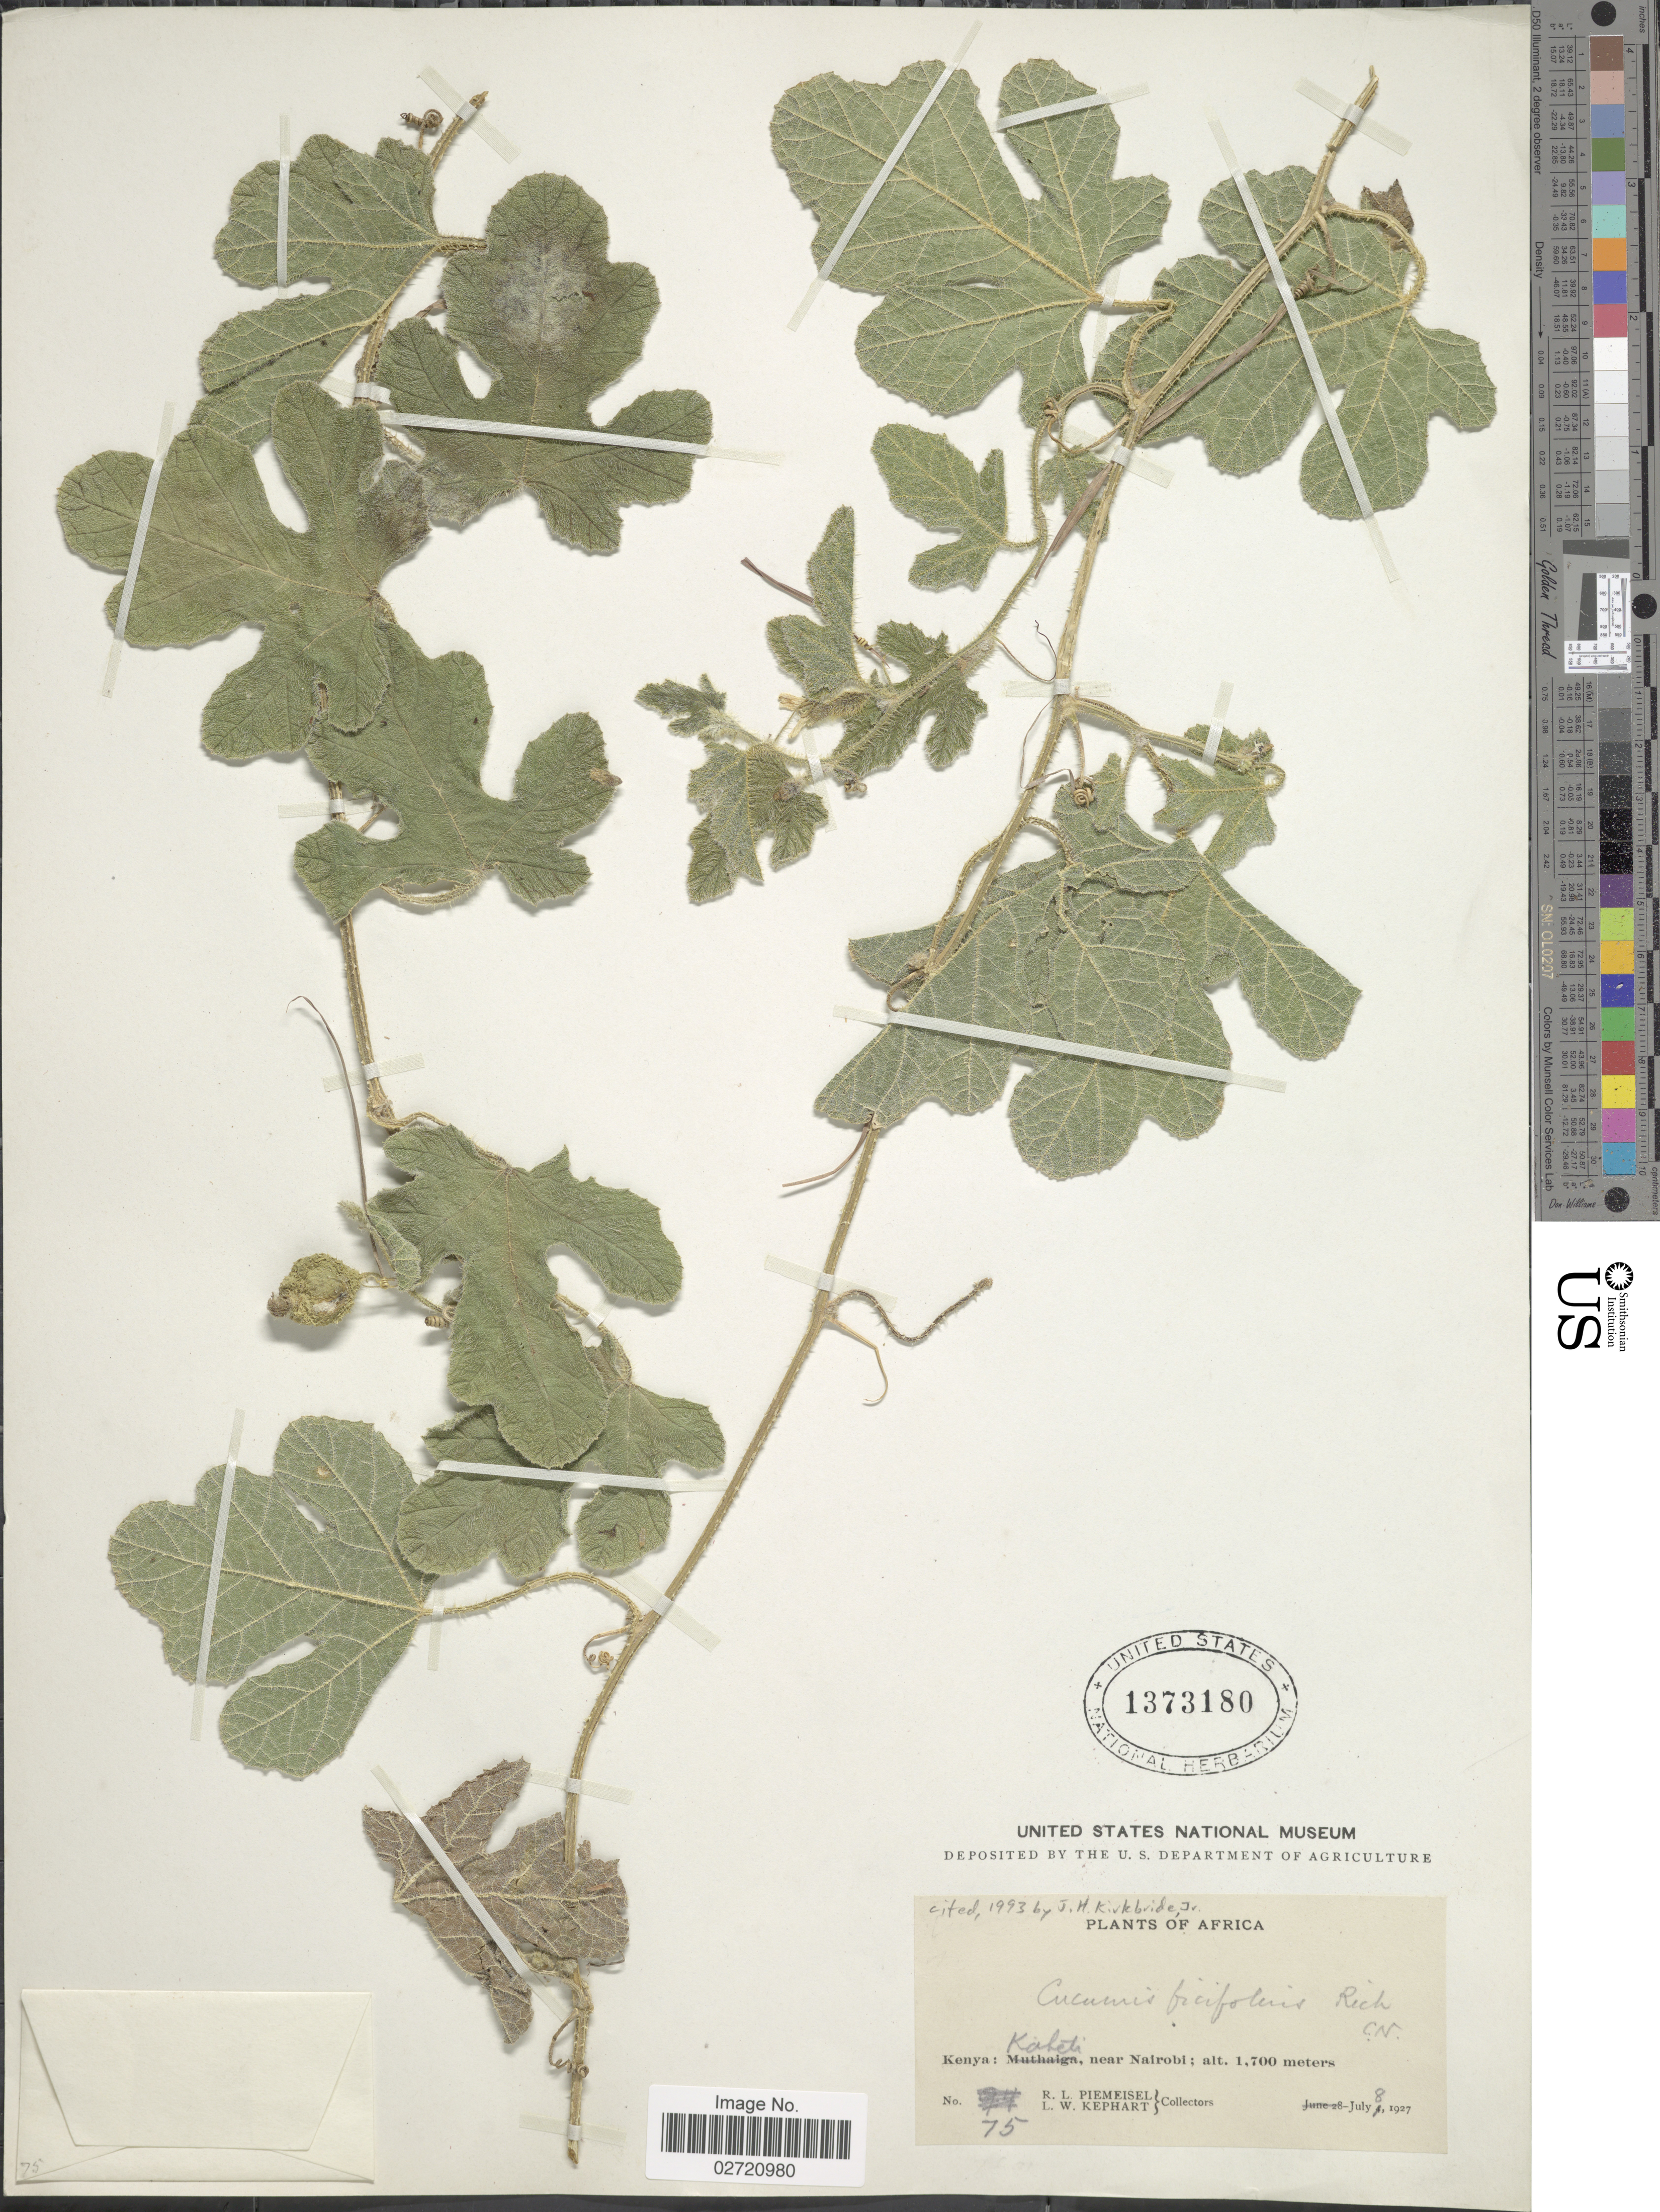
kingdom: Plantae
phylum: Tracheophyta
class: Magnoliopsida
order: Cucurbitales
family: Cucurbitaceae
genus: Cucumis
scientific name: Cucumis ficifolius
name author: A. Rich.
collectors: R. L. Piemeisel & L. W. Kephart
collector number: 75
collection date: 1927-07-08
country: Kenya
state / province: Nairobi Area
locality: Kabeti, near Nairobi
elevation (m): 1700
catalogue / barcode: US 1373180